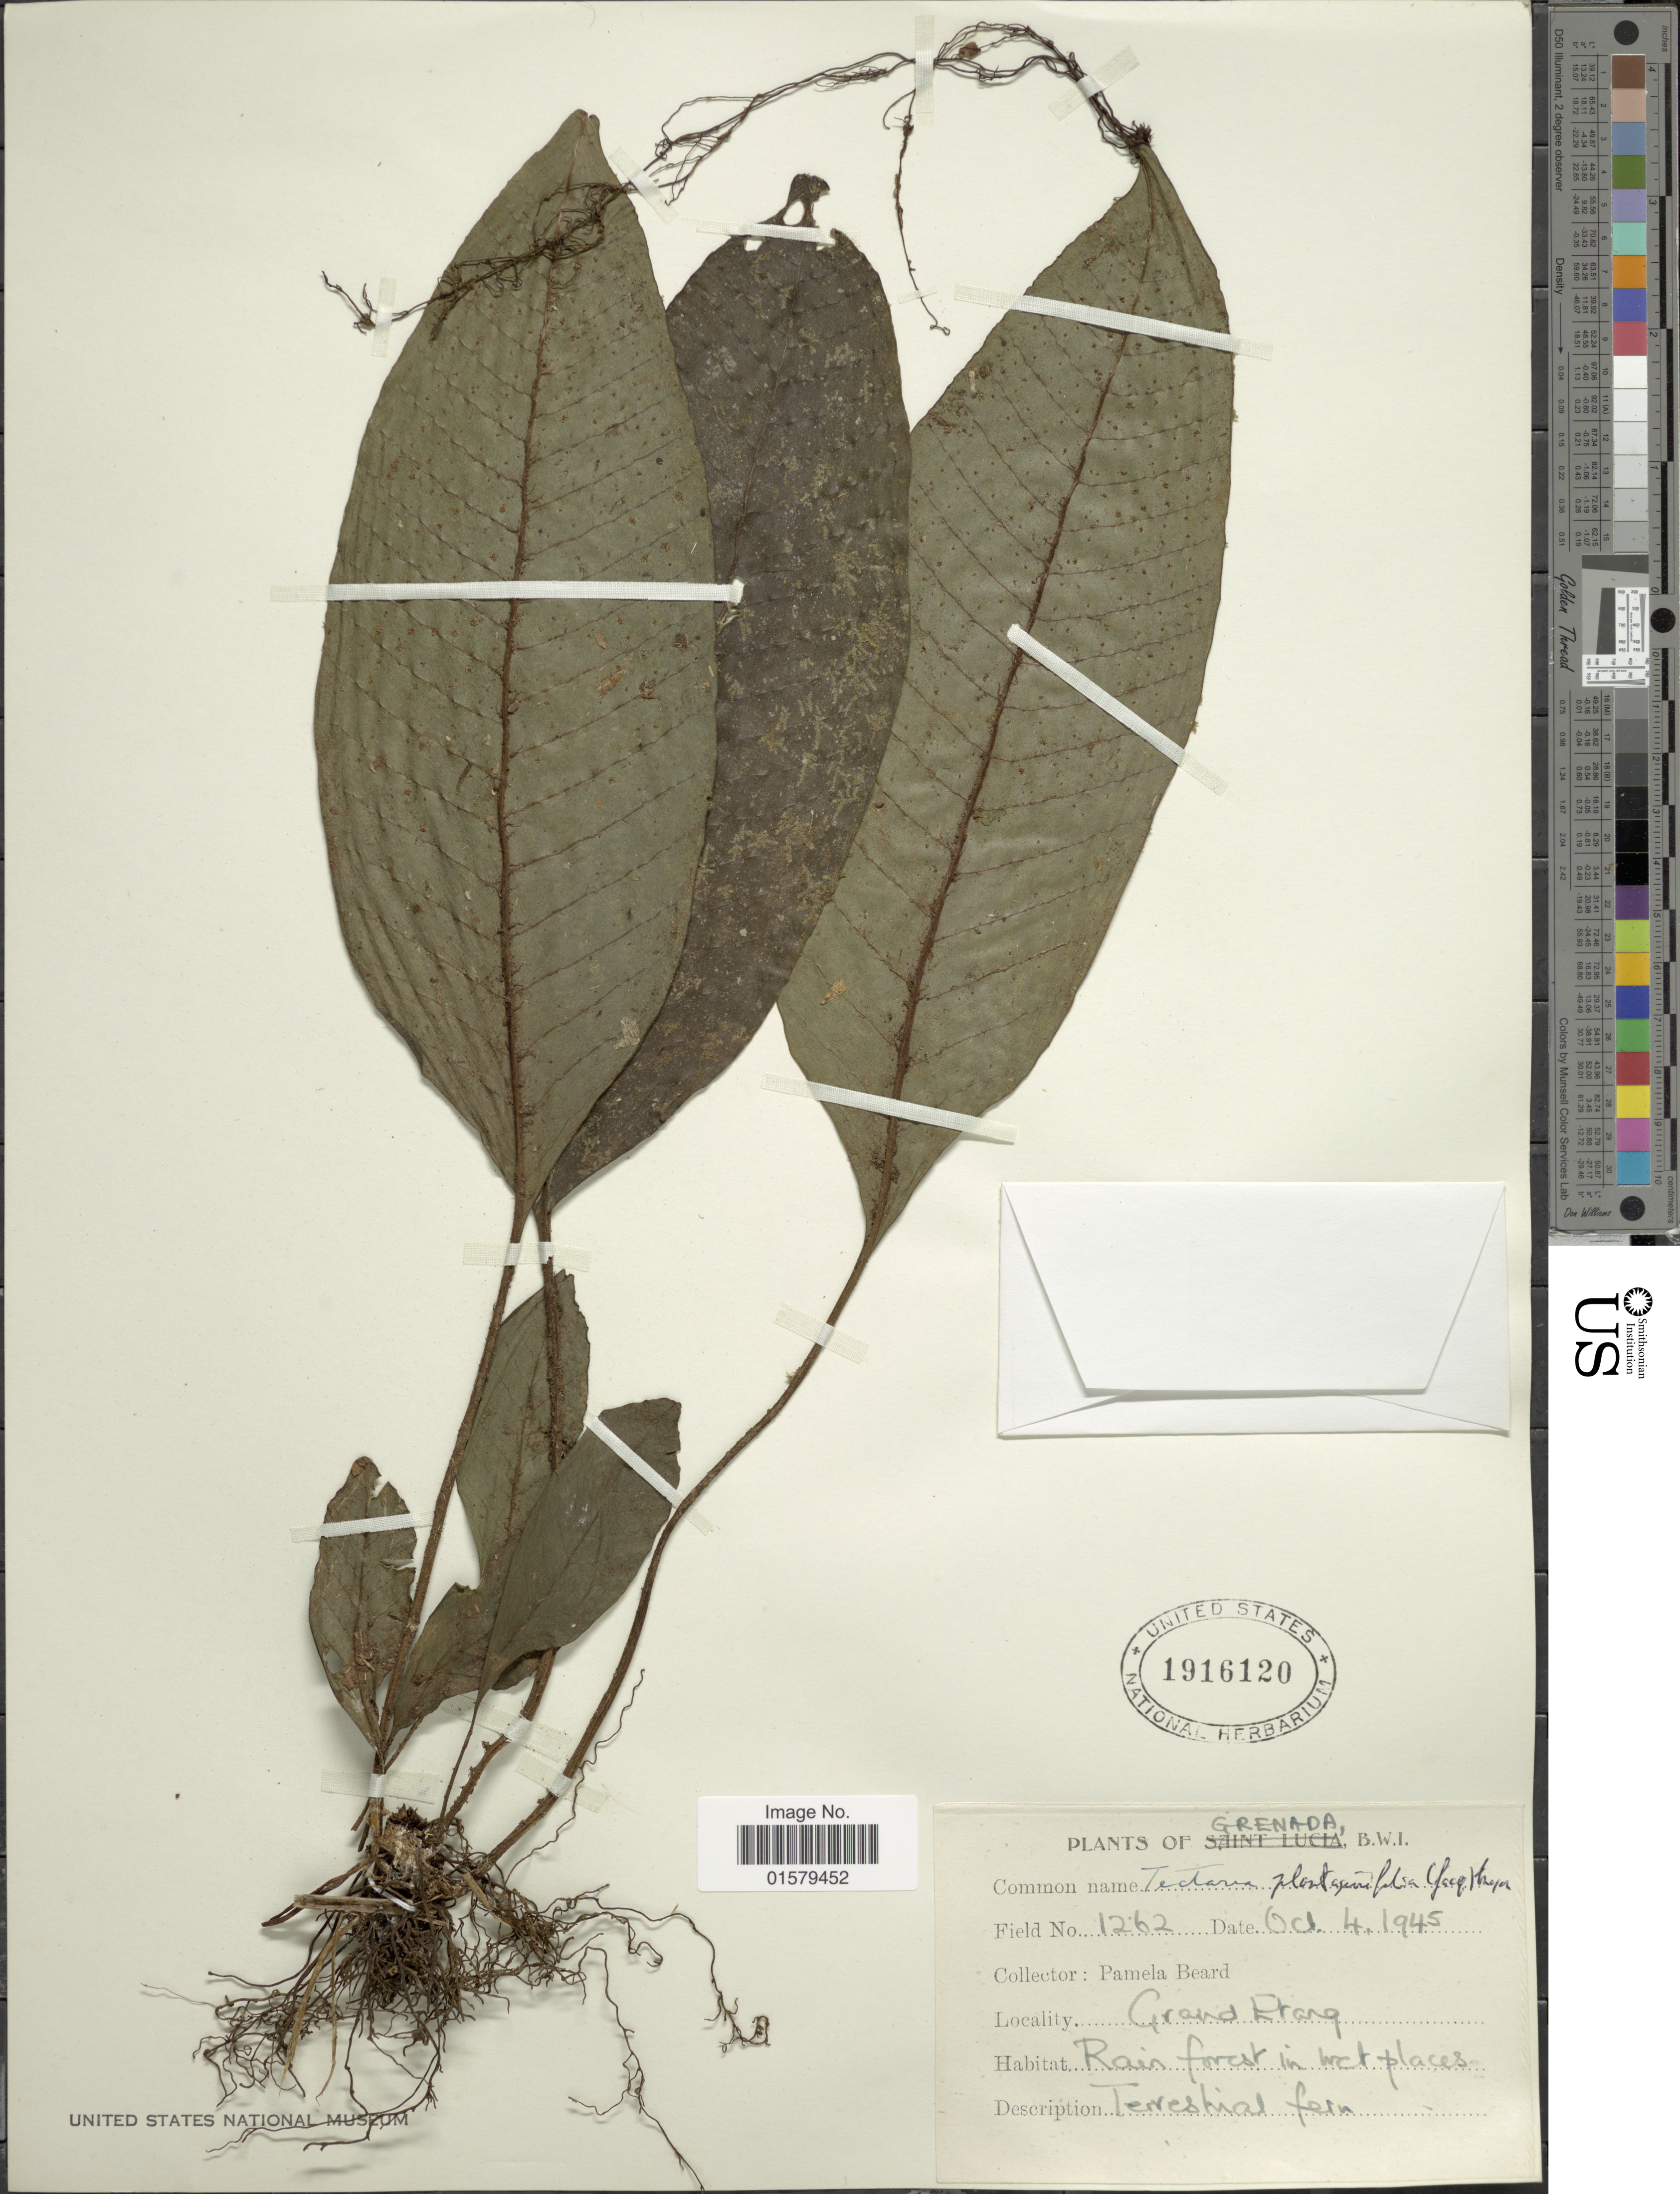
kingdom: Plantae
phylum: Tracheophyta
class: Polypodiopsida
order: Polypodiales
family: Tectariaceae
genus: Tectaria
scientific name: Tectaria plantaginea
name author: (Jacq.) Maxon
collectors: P. Beard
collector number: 1262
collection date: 1945-10-04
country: Grenada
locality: Grand Etang, Rain forest in wet places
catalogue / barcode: US 1916120